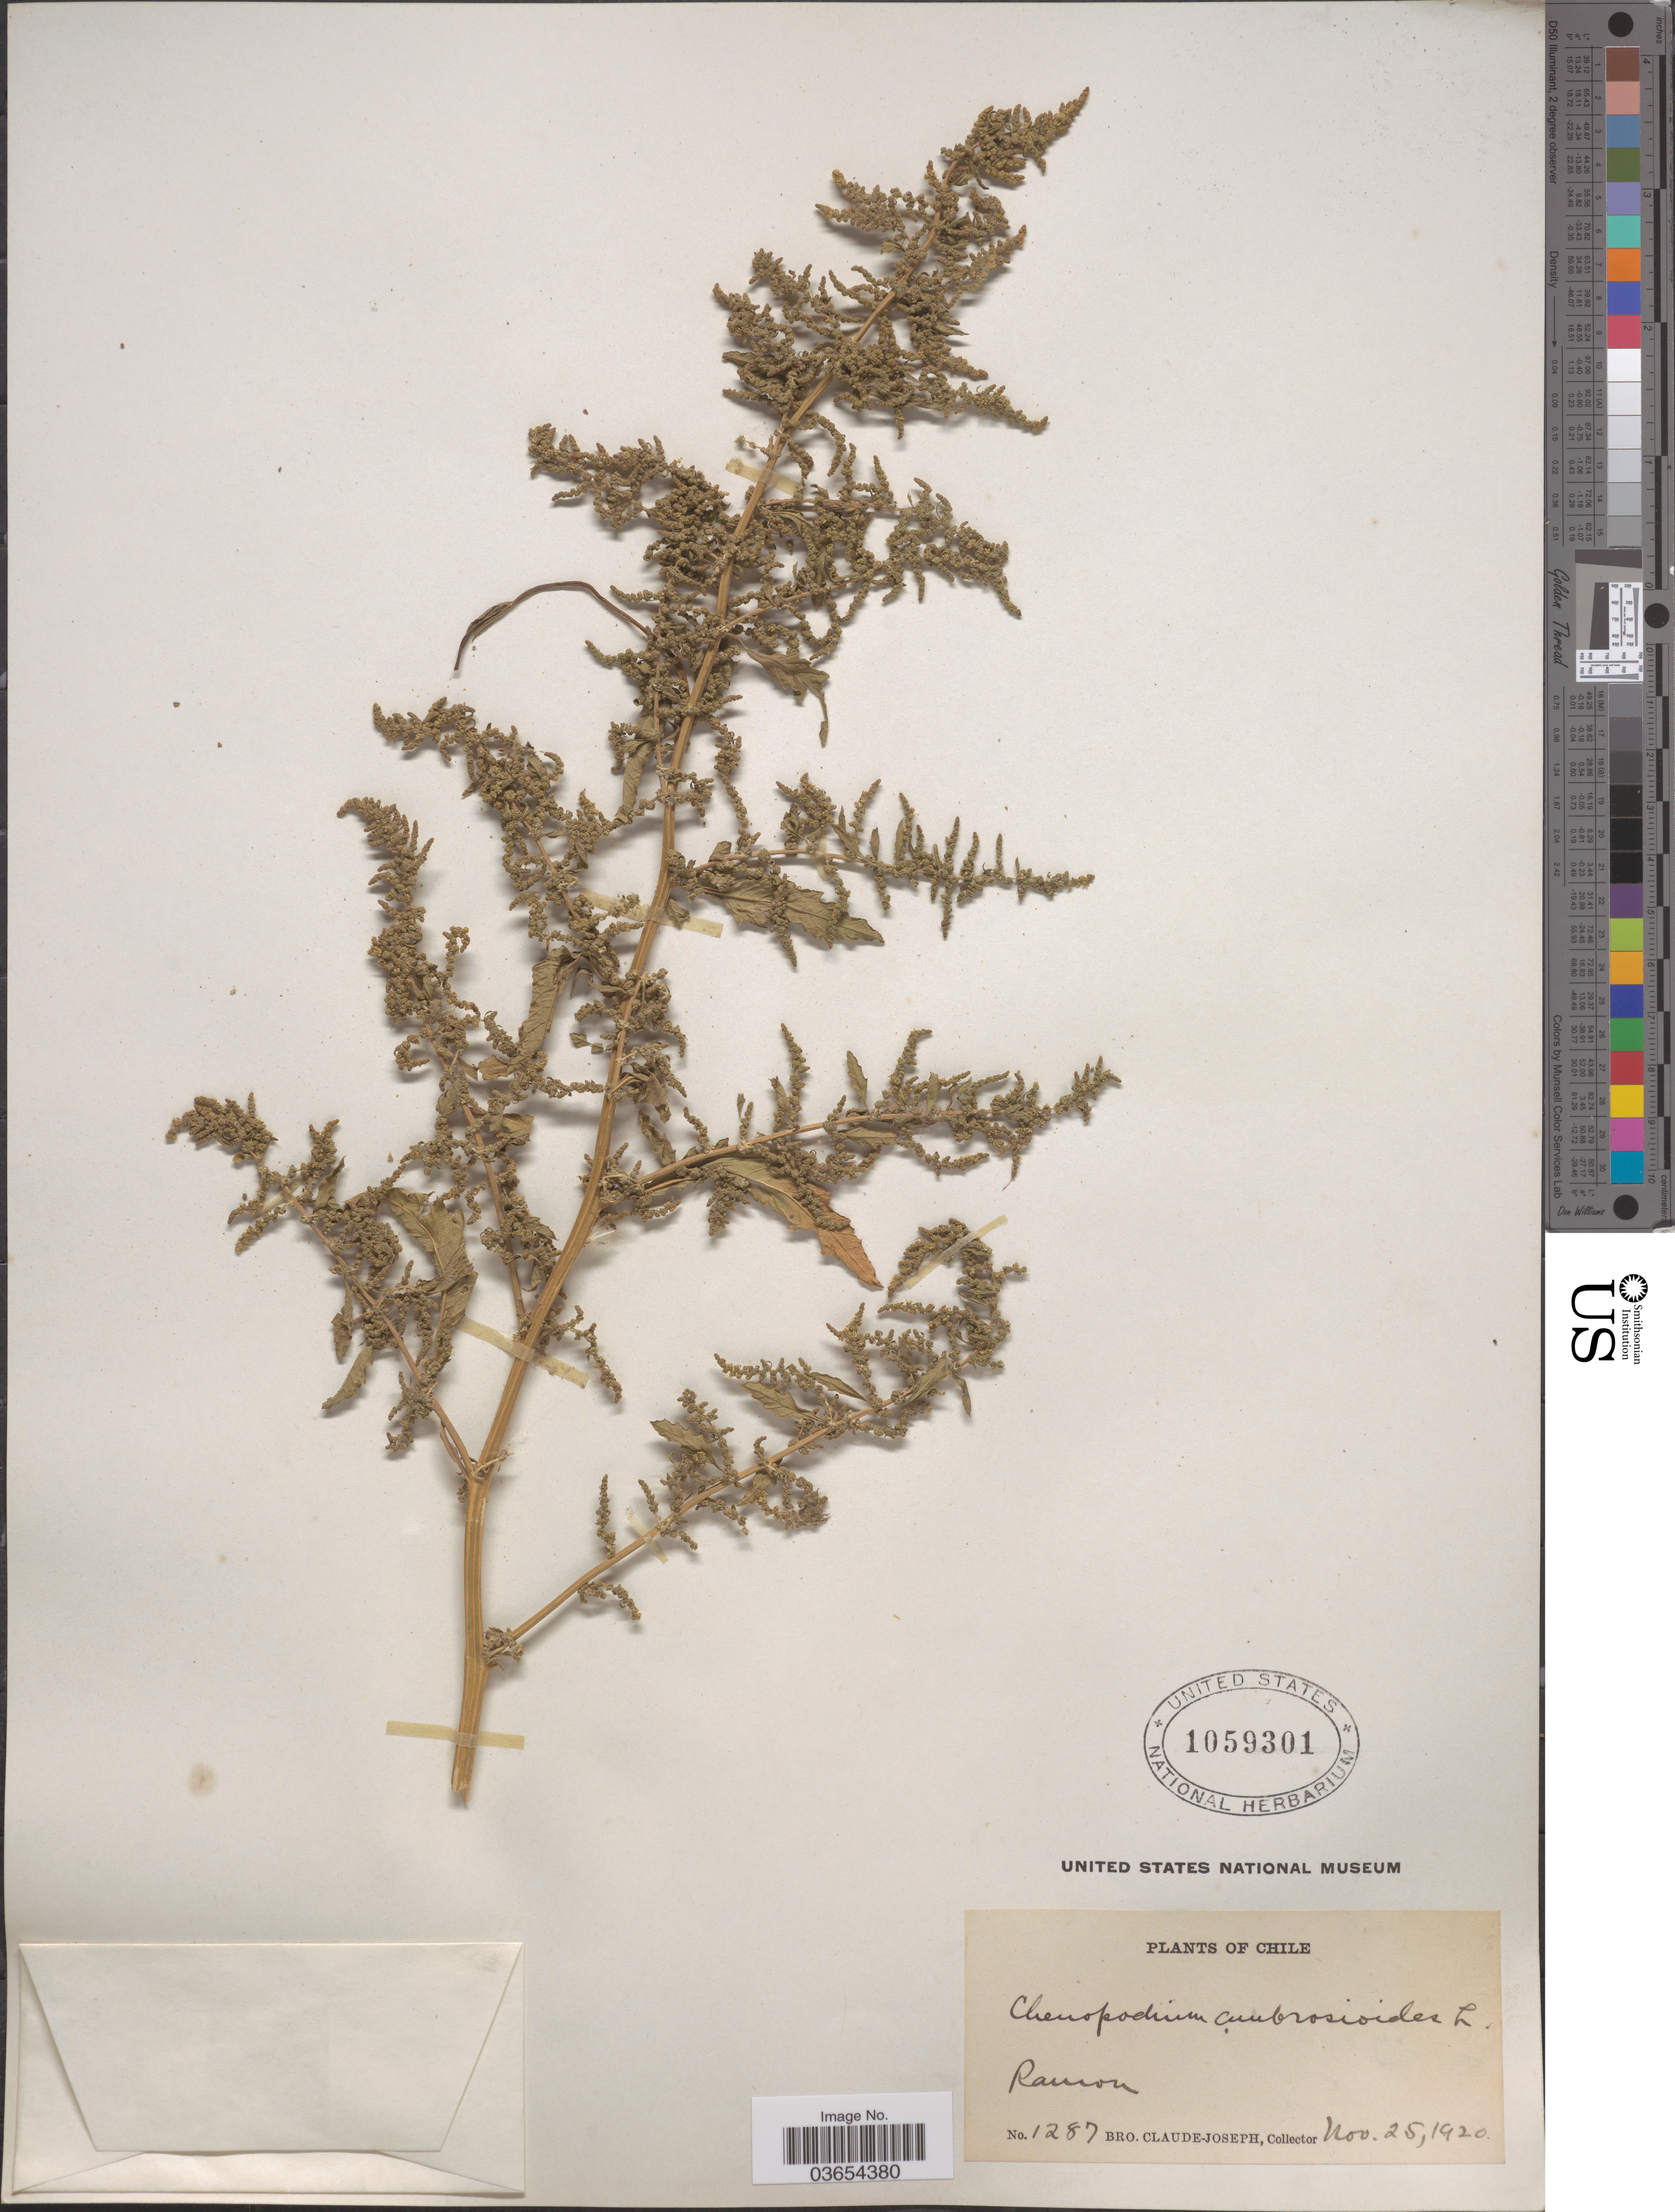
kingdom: Plantae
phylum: Tracheophyta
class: Magnoliopsida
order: Caryophyllales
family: Amaranthaceae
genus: Chenopodium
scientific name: Chenopodium ambrosioides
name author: L.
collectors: Bro. Claude-Joseph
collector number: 1287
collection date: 1920-11-25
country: Chile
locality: Ramon.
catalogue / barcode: US 1059301